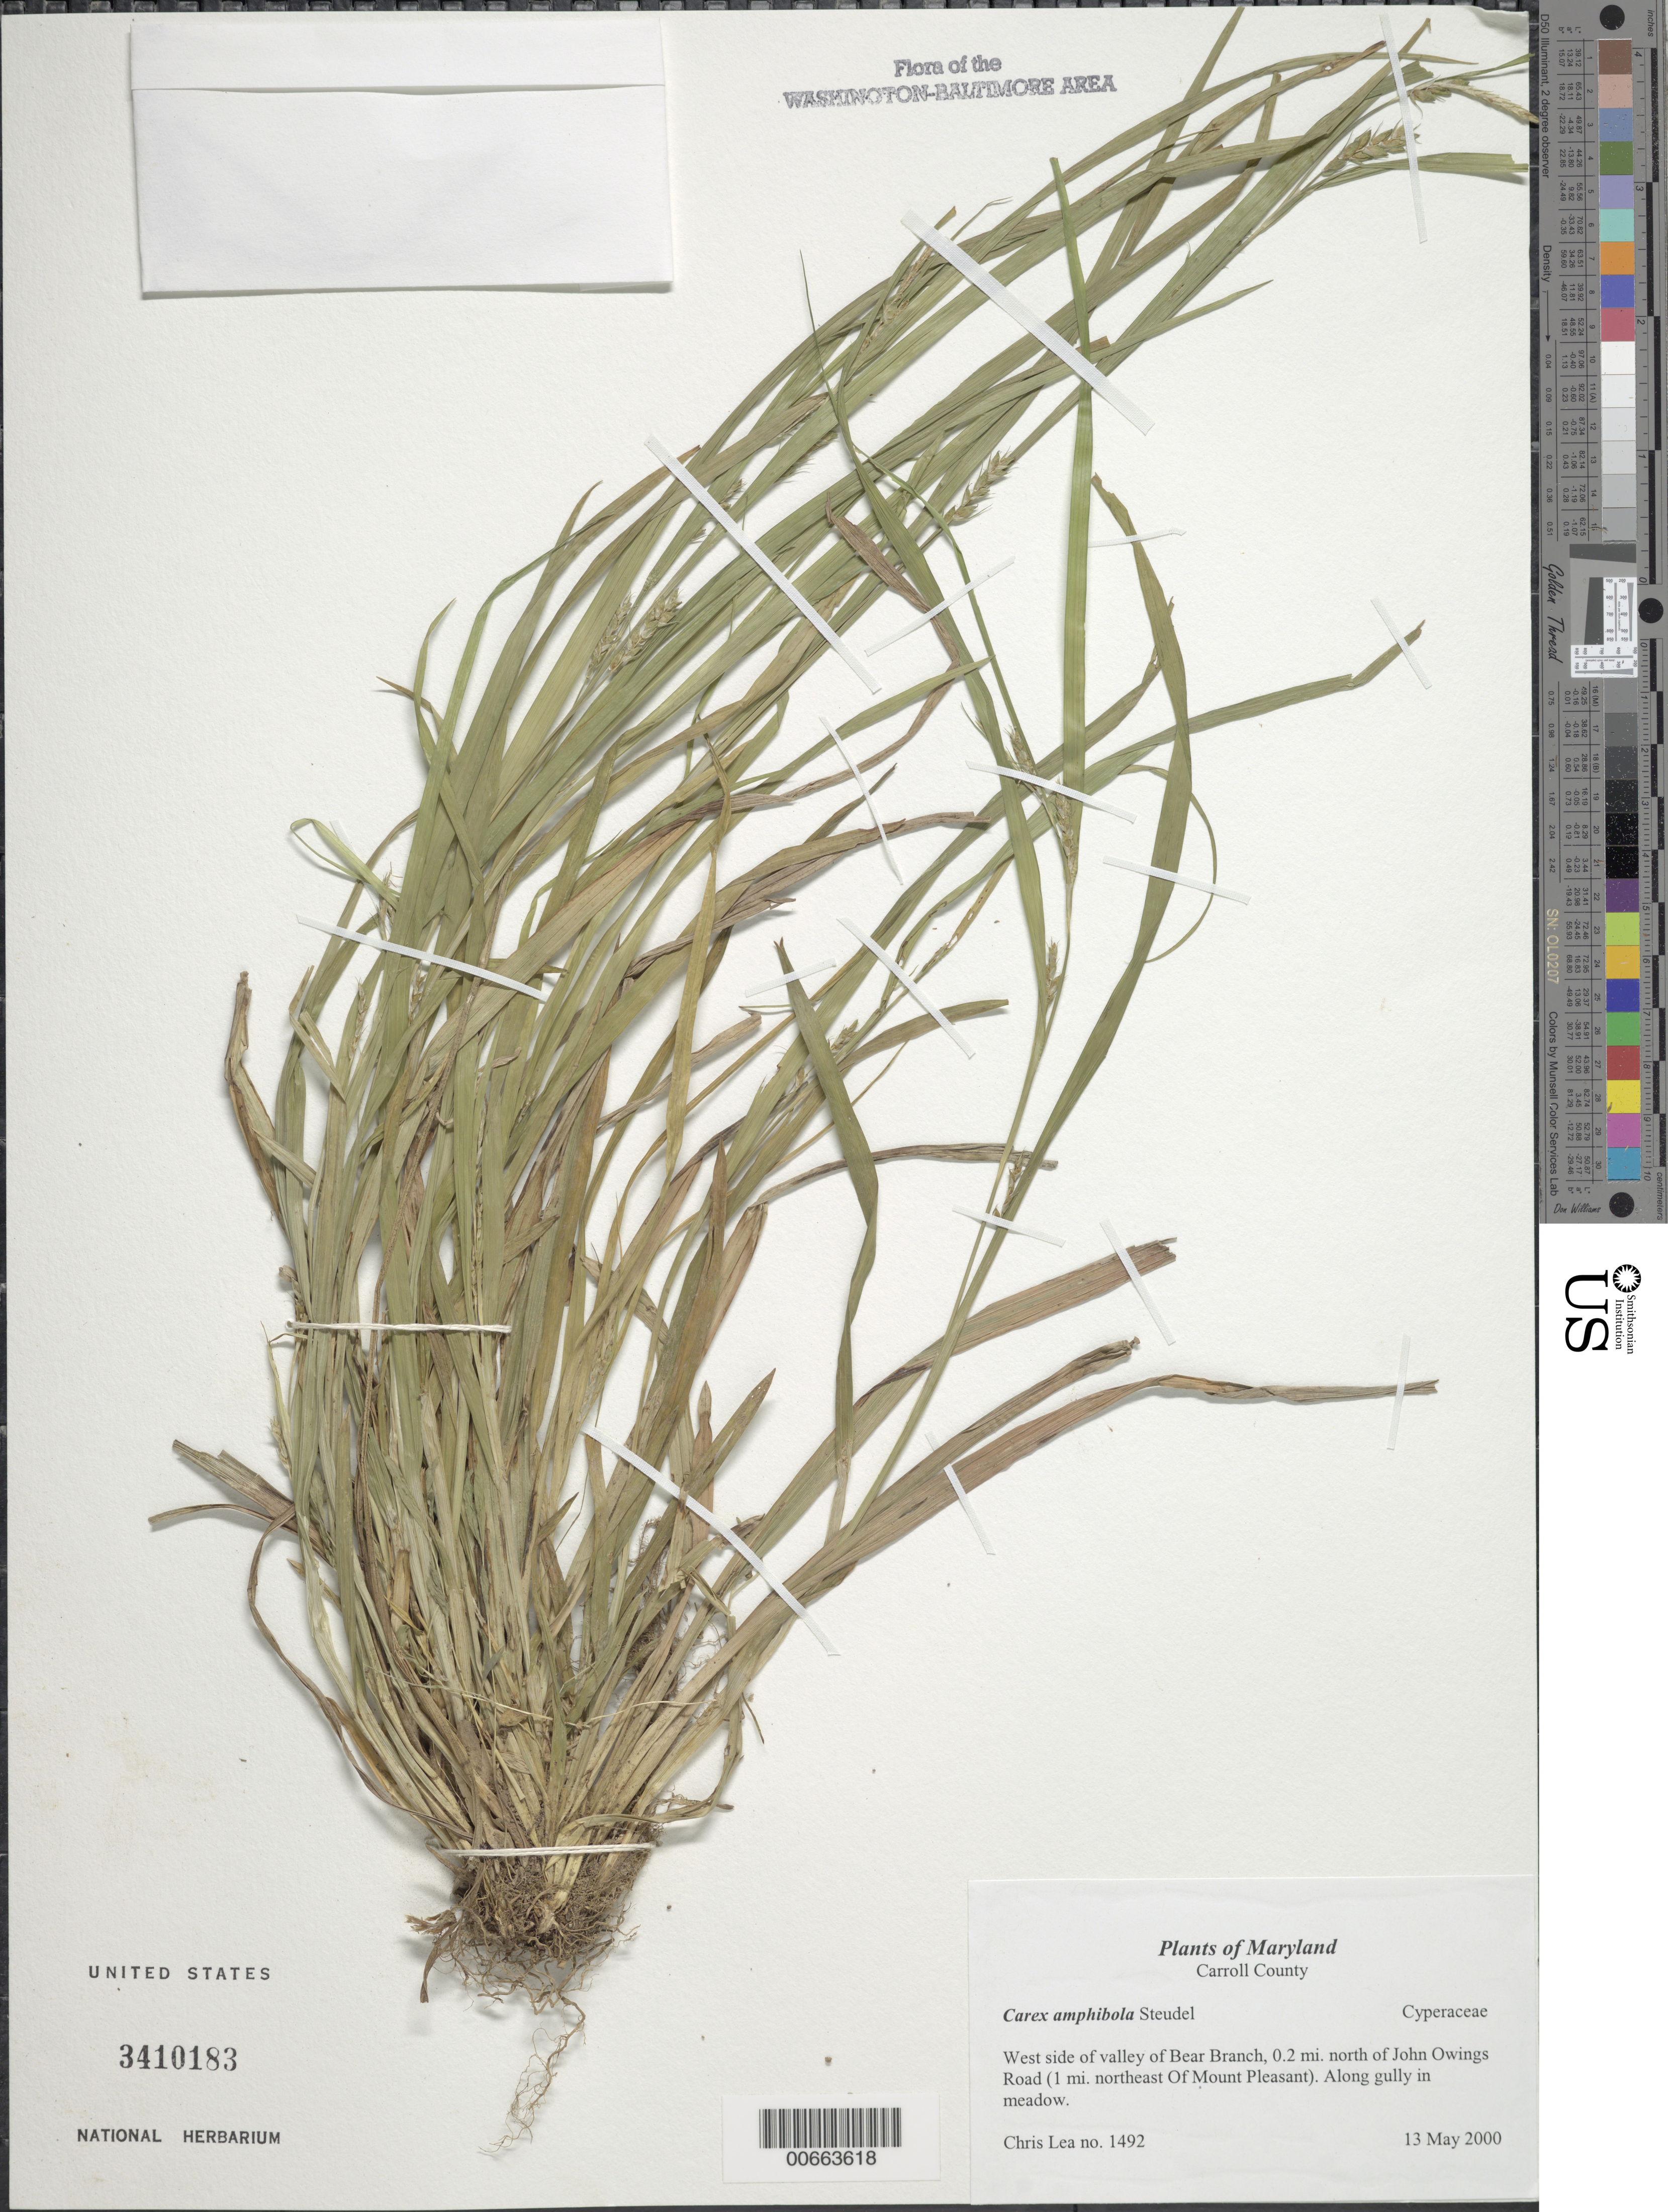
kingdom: Plantae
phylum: Tracheophyta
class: Liliopsida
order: Poales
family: Cyperaceae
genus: Carex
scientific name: Carex amphibola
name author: Steud.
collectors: C. Lea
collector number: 1492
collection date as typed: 13 May 2000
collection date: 2000-05-13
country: United States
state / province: Maryland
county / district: Montgomery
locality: West side of valley of Bear Branch, 0.2 mi. north of John Owings Road (1 mi. northeast of Mount Pleasant).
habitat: Along gully in meadow.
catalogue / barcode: US 3410183